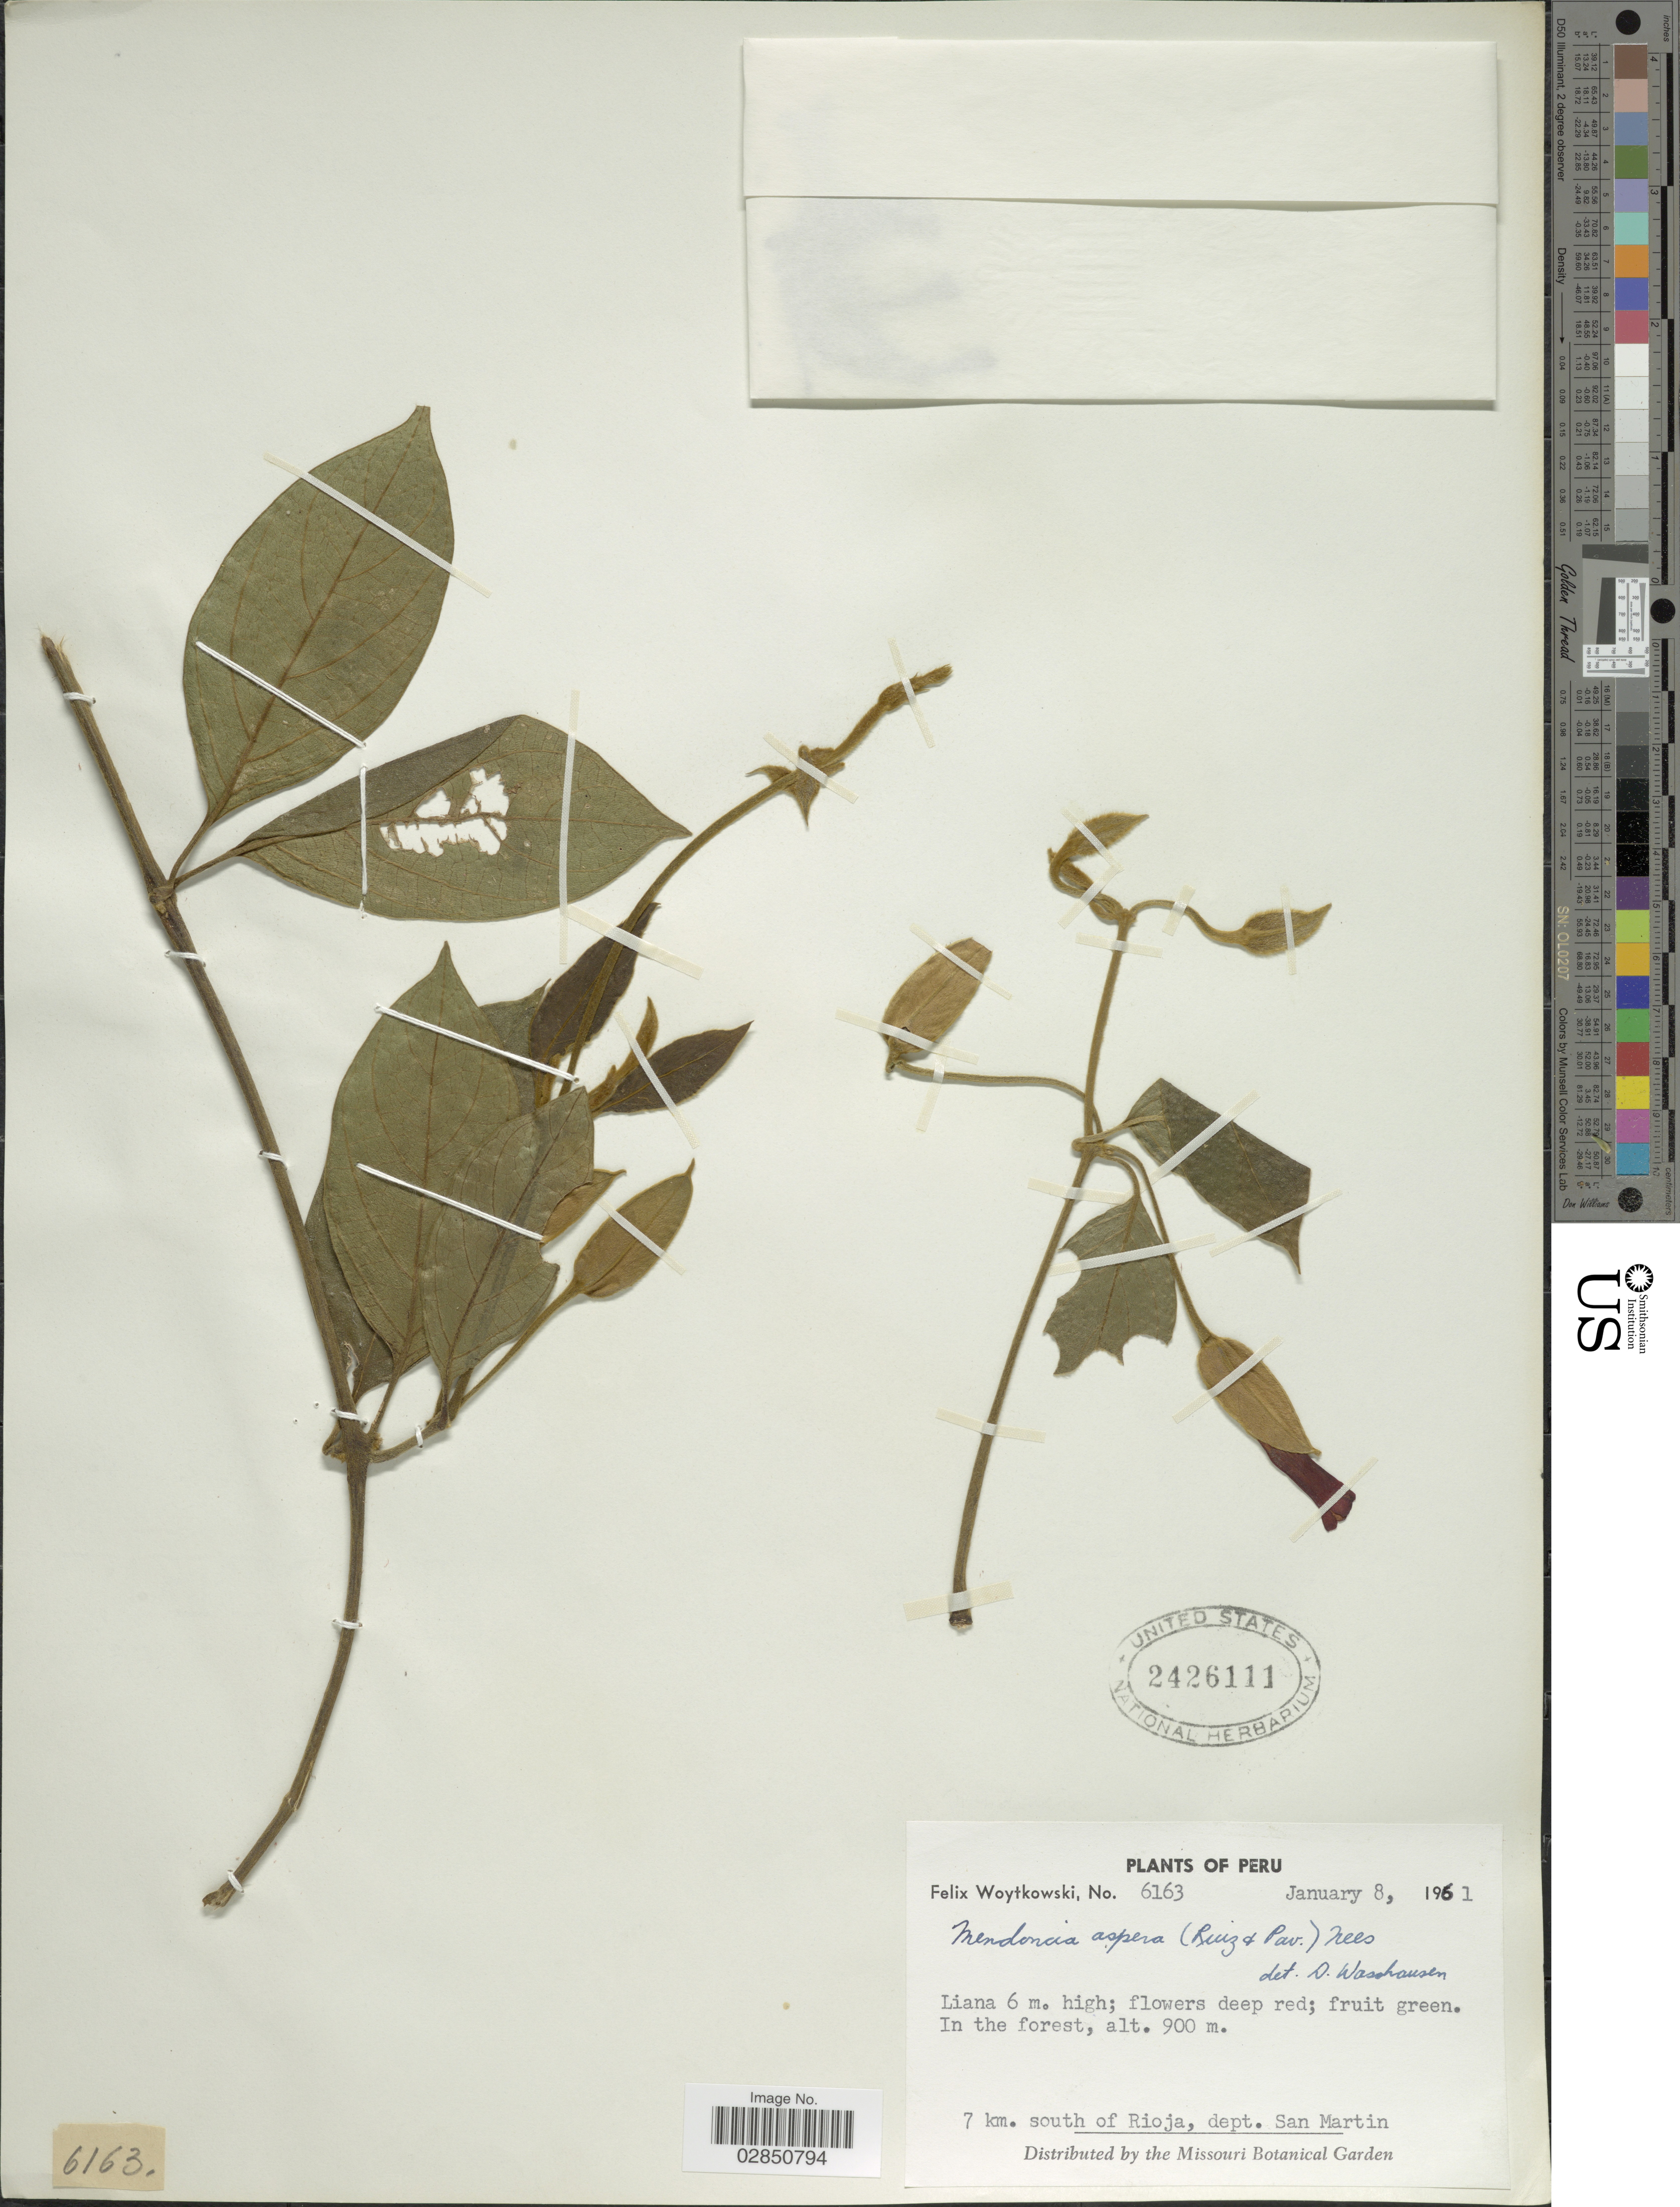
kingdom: Plantae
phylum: Tracheophyta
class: Magnoliopsida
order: Lamiales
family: Acanthaceae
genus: Mendoncia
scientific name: Mendoncia aspera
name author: (Ruiz & Pav.) Nees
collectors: F. Woytkowski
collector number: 6163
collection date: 1961-01-08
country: Peru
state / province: San Martín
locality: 7 km. south of Rioja, dept. San Martin.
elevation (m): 900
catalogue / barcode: US 2426111